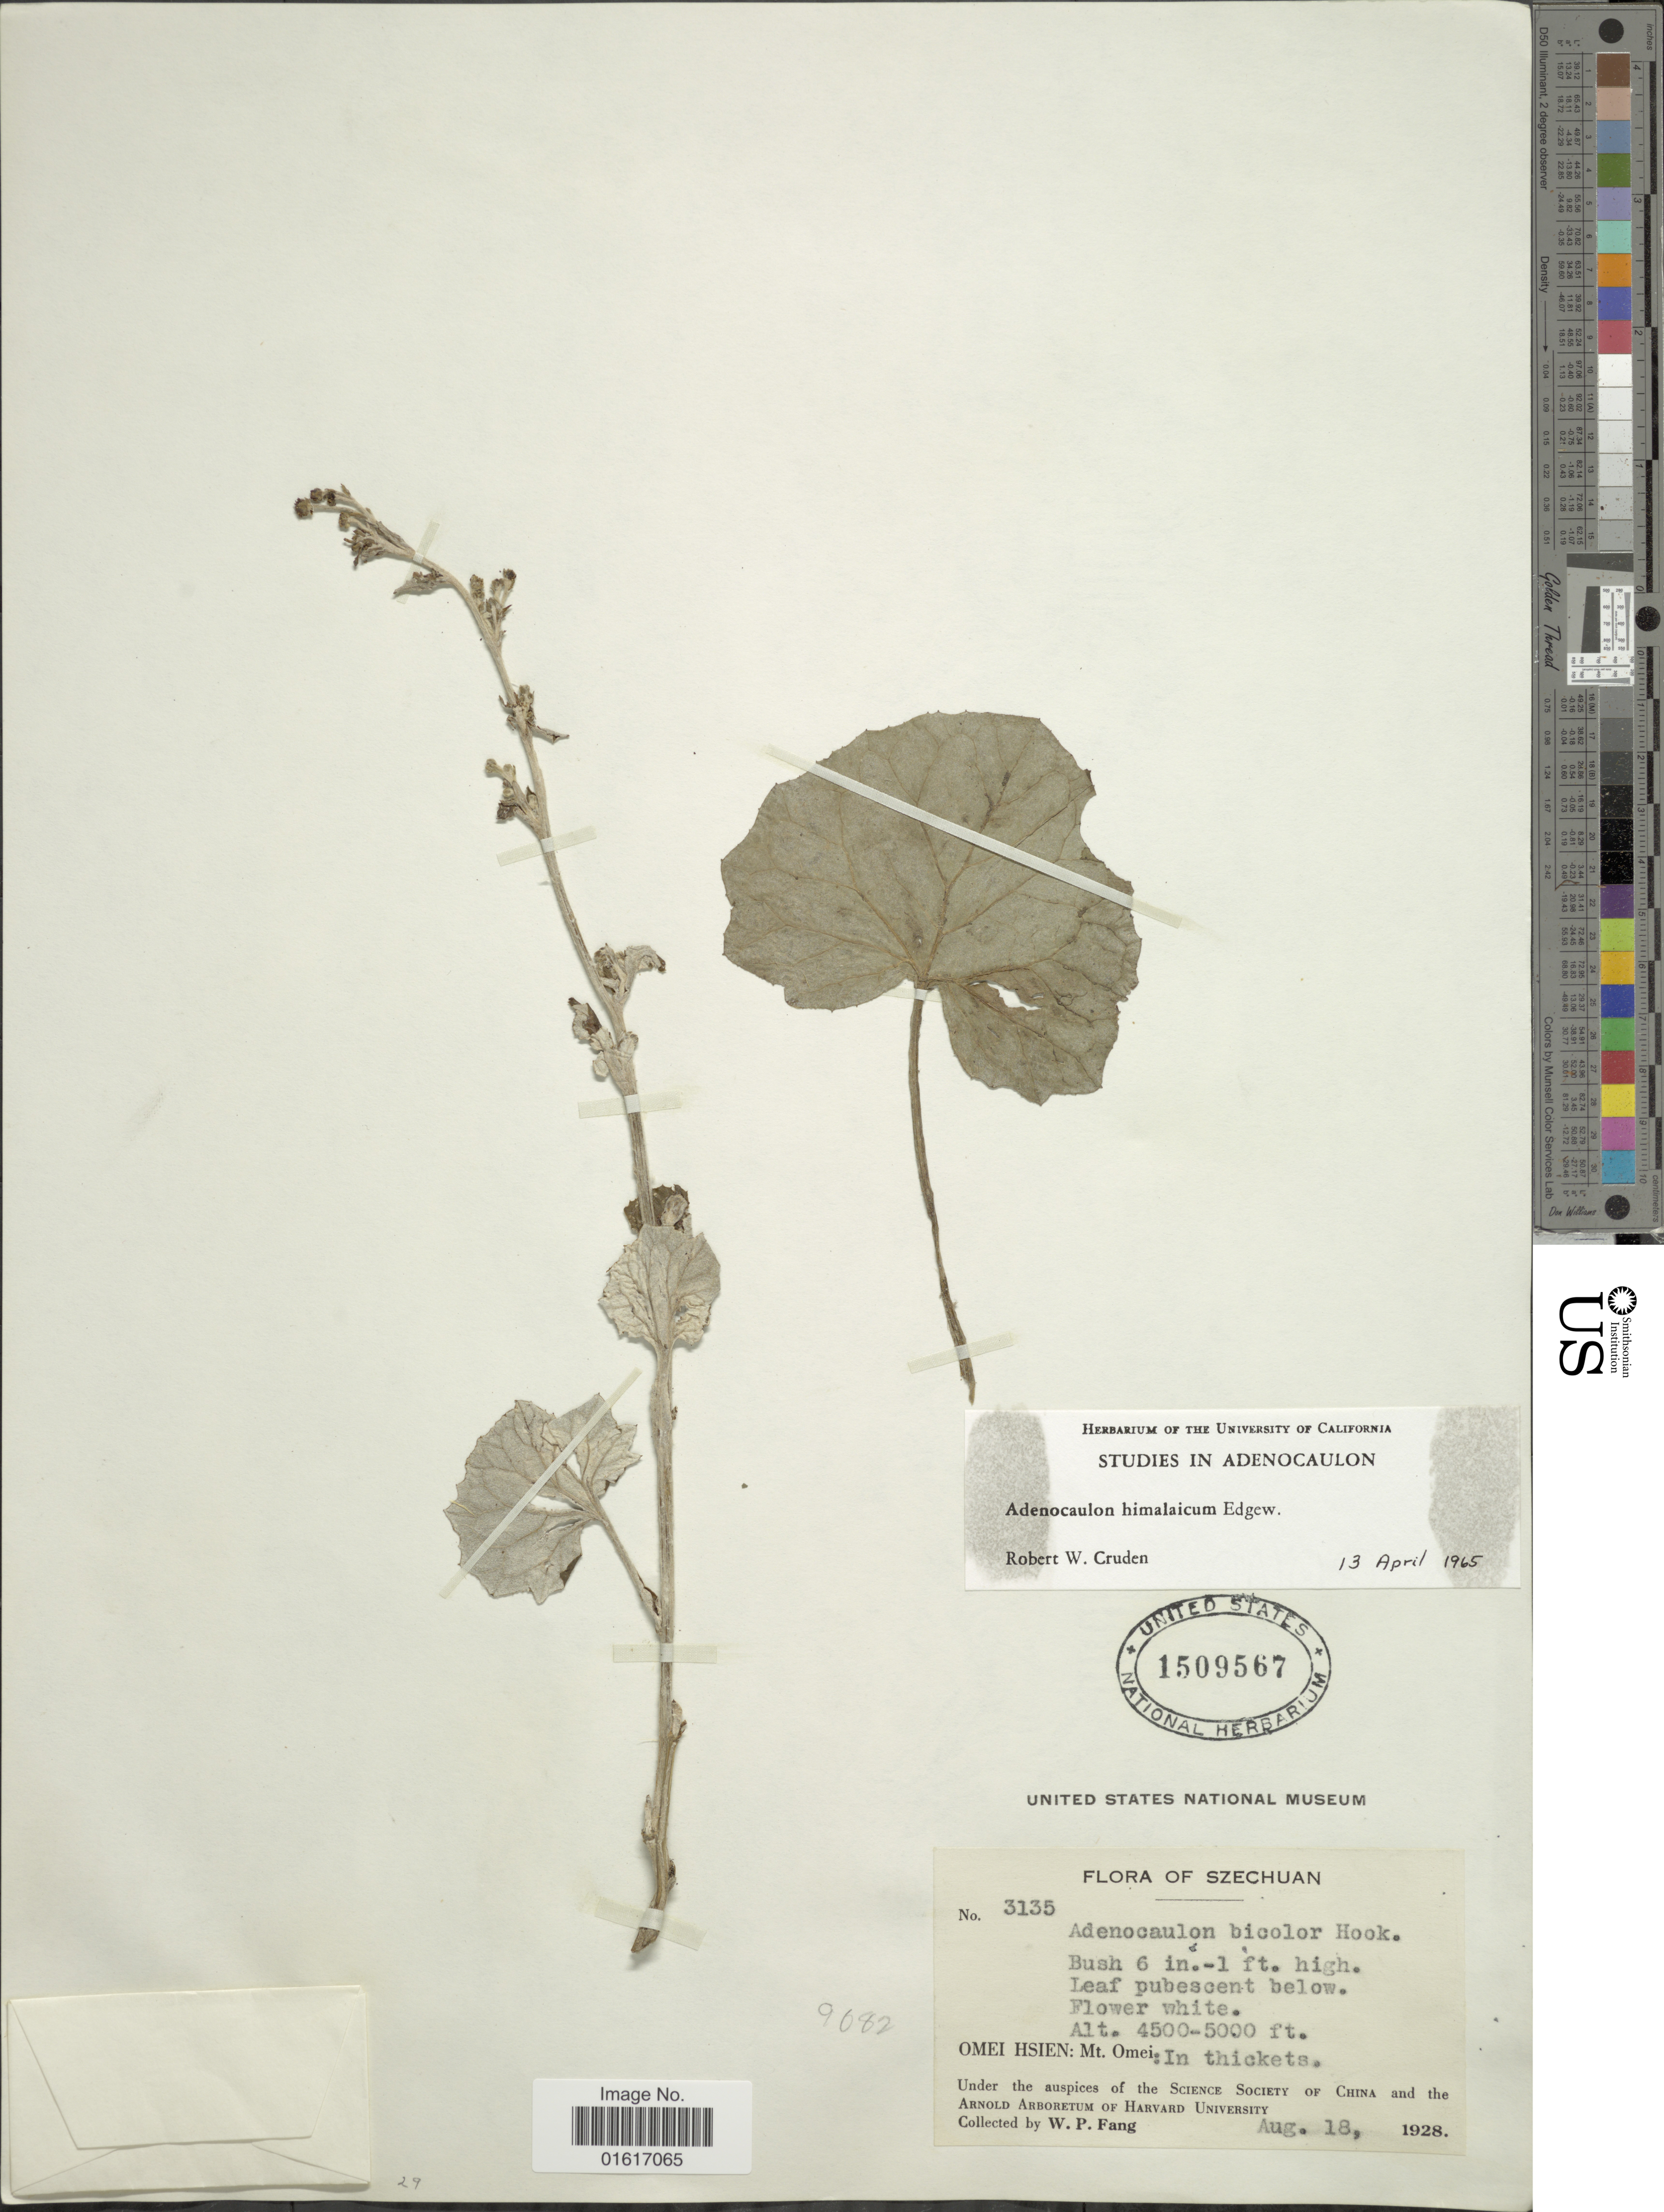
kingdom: Plantae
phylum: Tracheophyta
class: Magnoliopsida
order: Asterales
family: Asteraceae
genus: Adenocaulon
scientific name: Adenocaulon himalaicum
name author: Edgew.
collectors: W. P. Fang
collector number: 3135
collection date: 1928-08-18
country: China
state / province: Sichuan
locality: Szechuan, Omei Hsien: Mt. Omei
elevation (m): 1372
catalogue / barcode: US 1509567